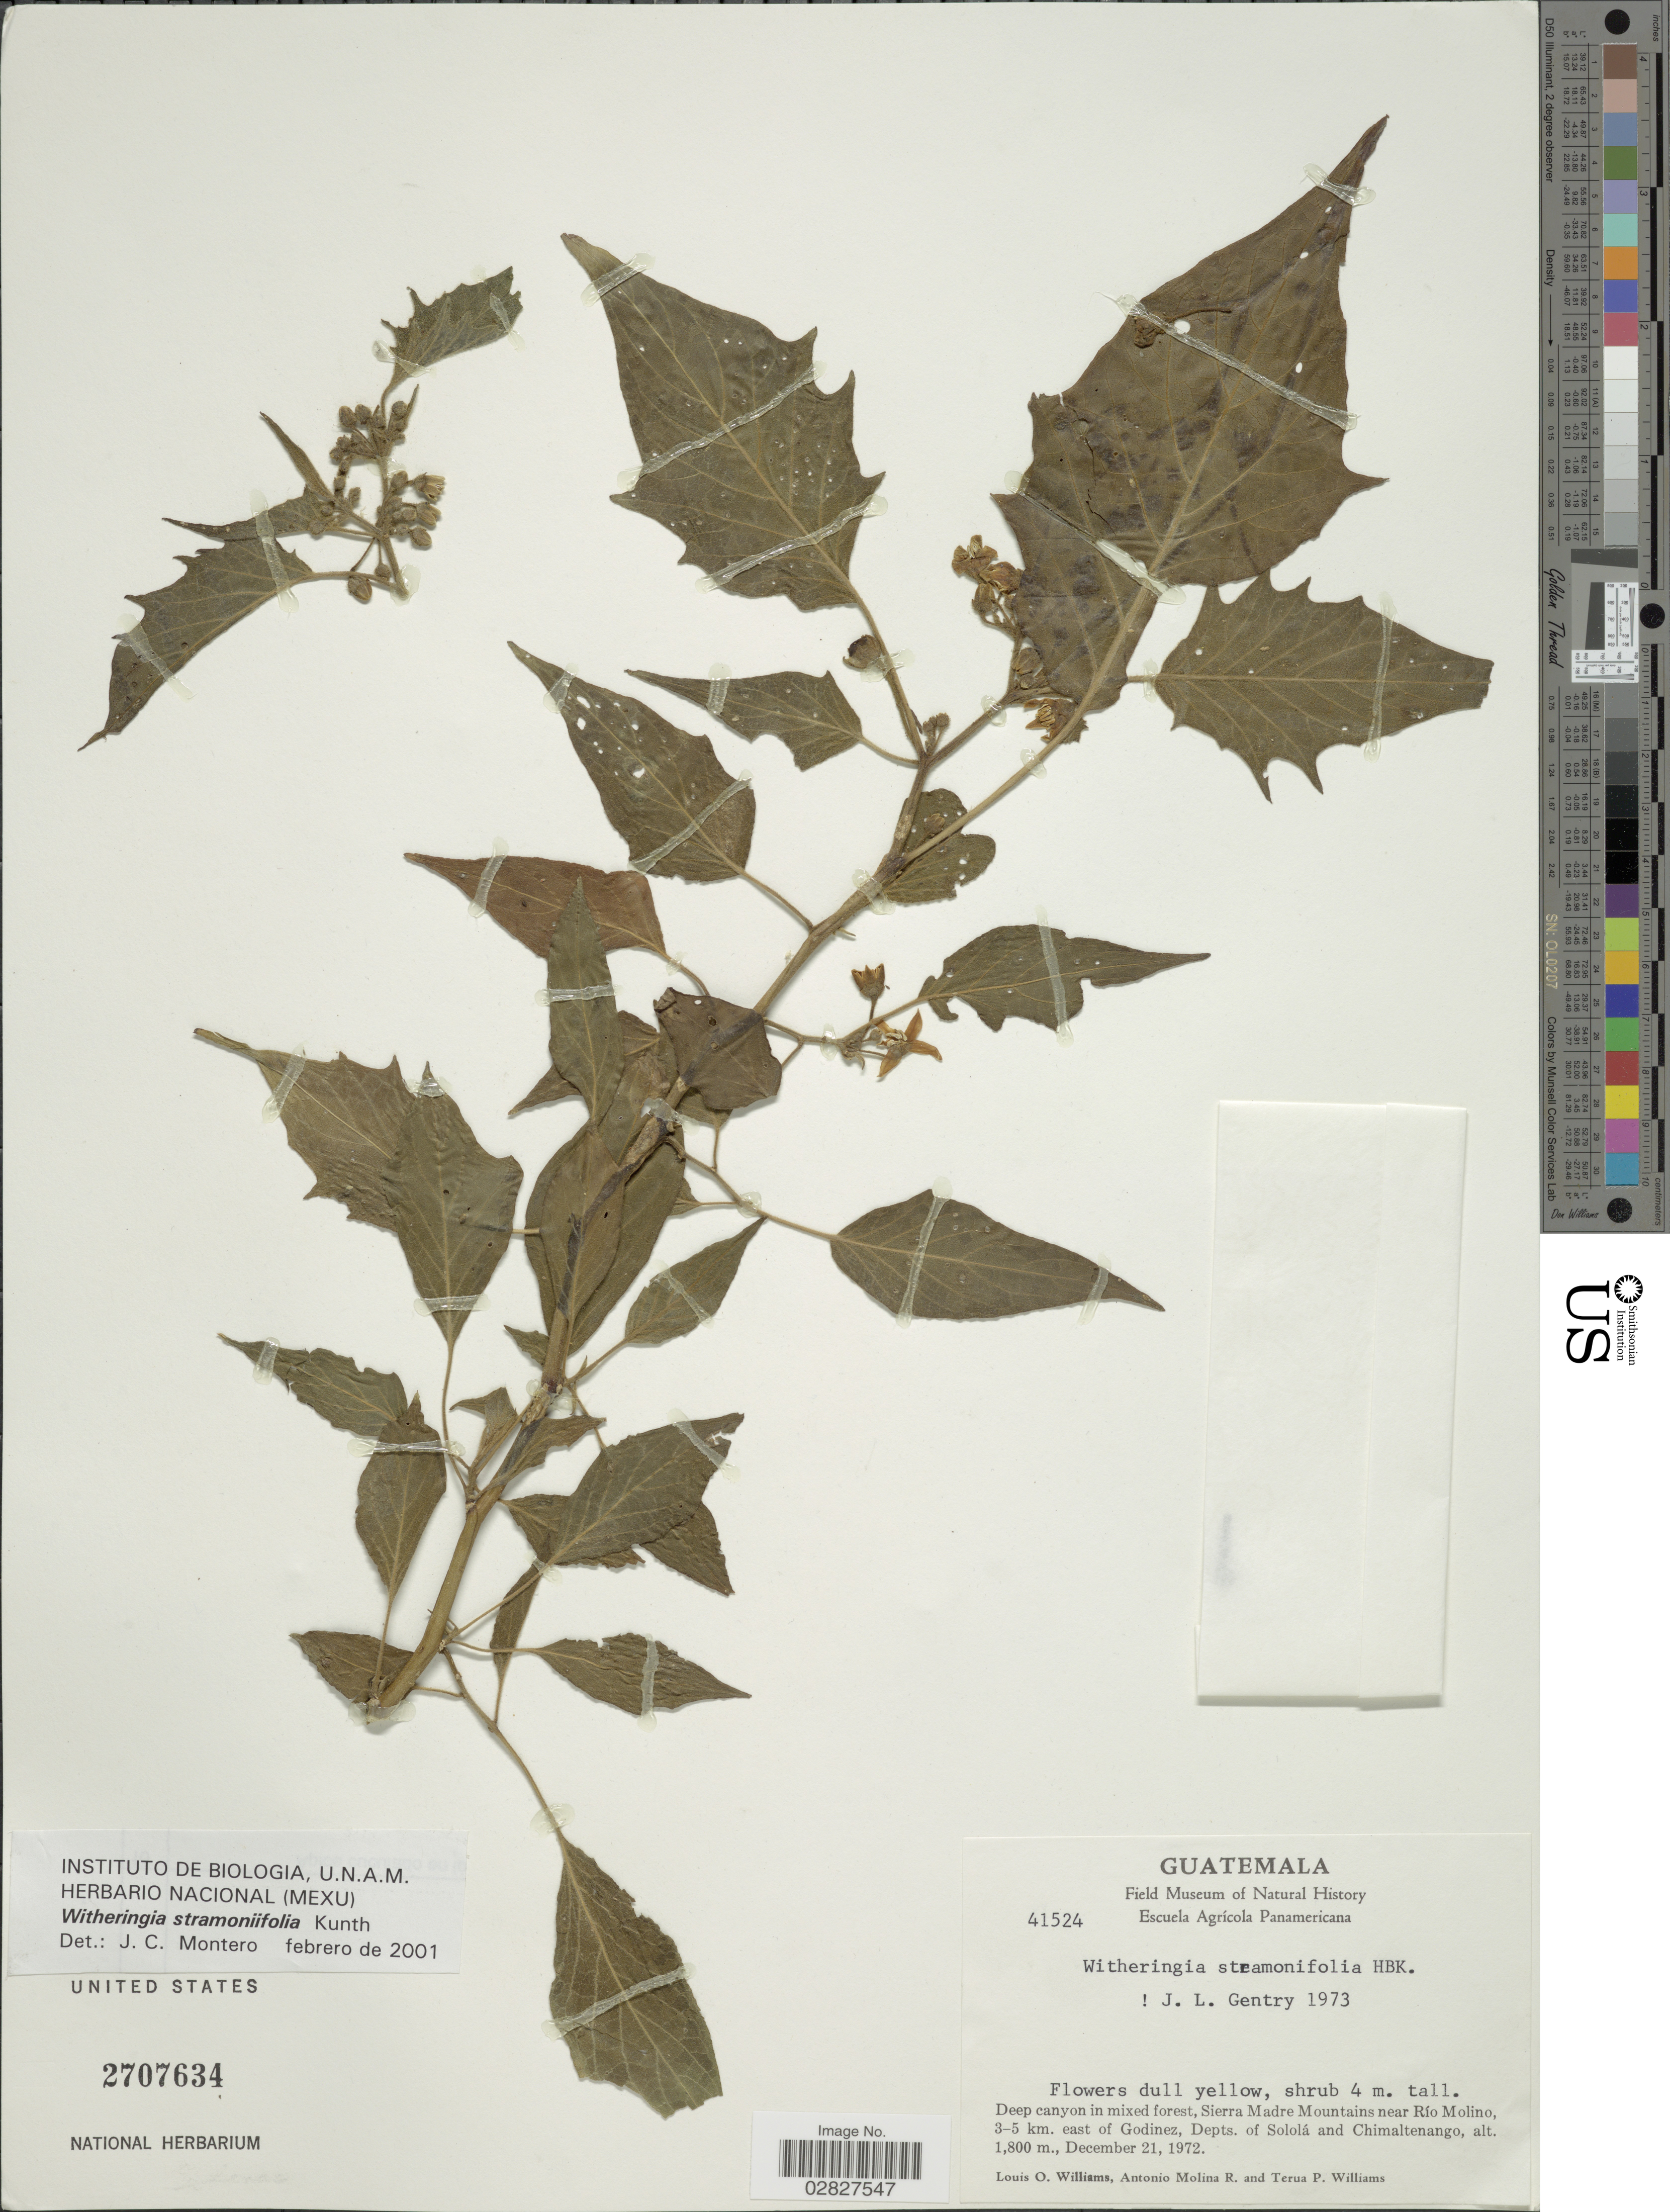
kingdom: Plantae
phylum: Tracheophyta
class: Magnoliopsida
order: Solanales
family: Solanaceae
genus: Witheringia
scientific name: Witheringia stramonifolia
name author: Kunth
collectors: L. O. Williams, A. Molina R. & T. Williams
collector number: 41524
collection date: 1972-12-21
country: Guatemala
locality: Deep canyon in mixed forest, Sierra Madre Mountains near Río Molino, 3-5 km. east of Godinez, Depts. of Sololá and Chimaltenango.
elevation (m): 1800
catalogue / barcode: US 2707634